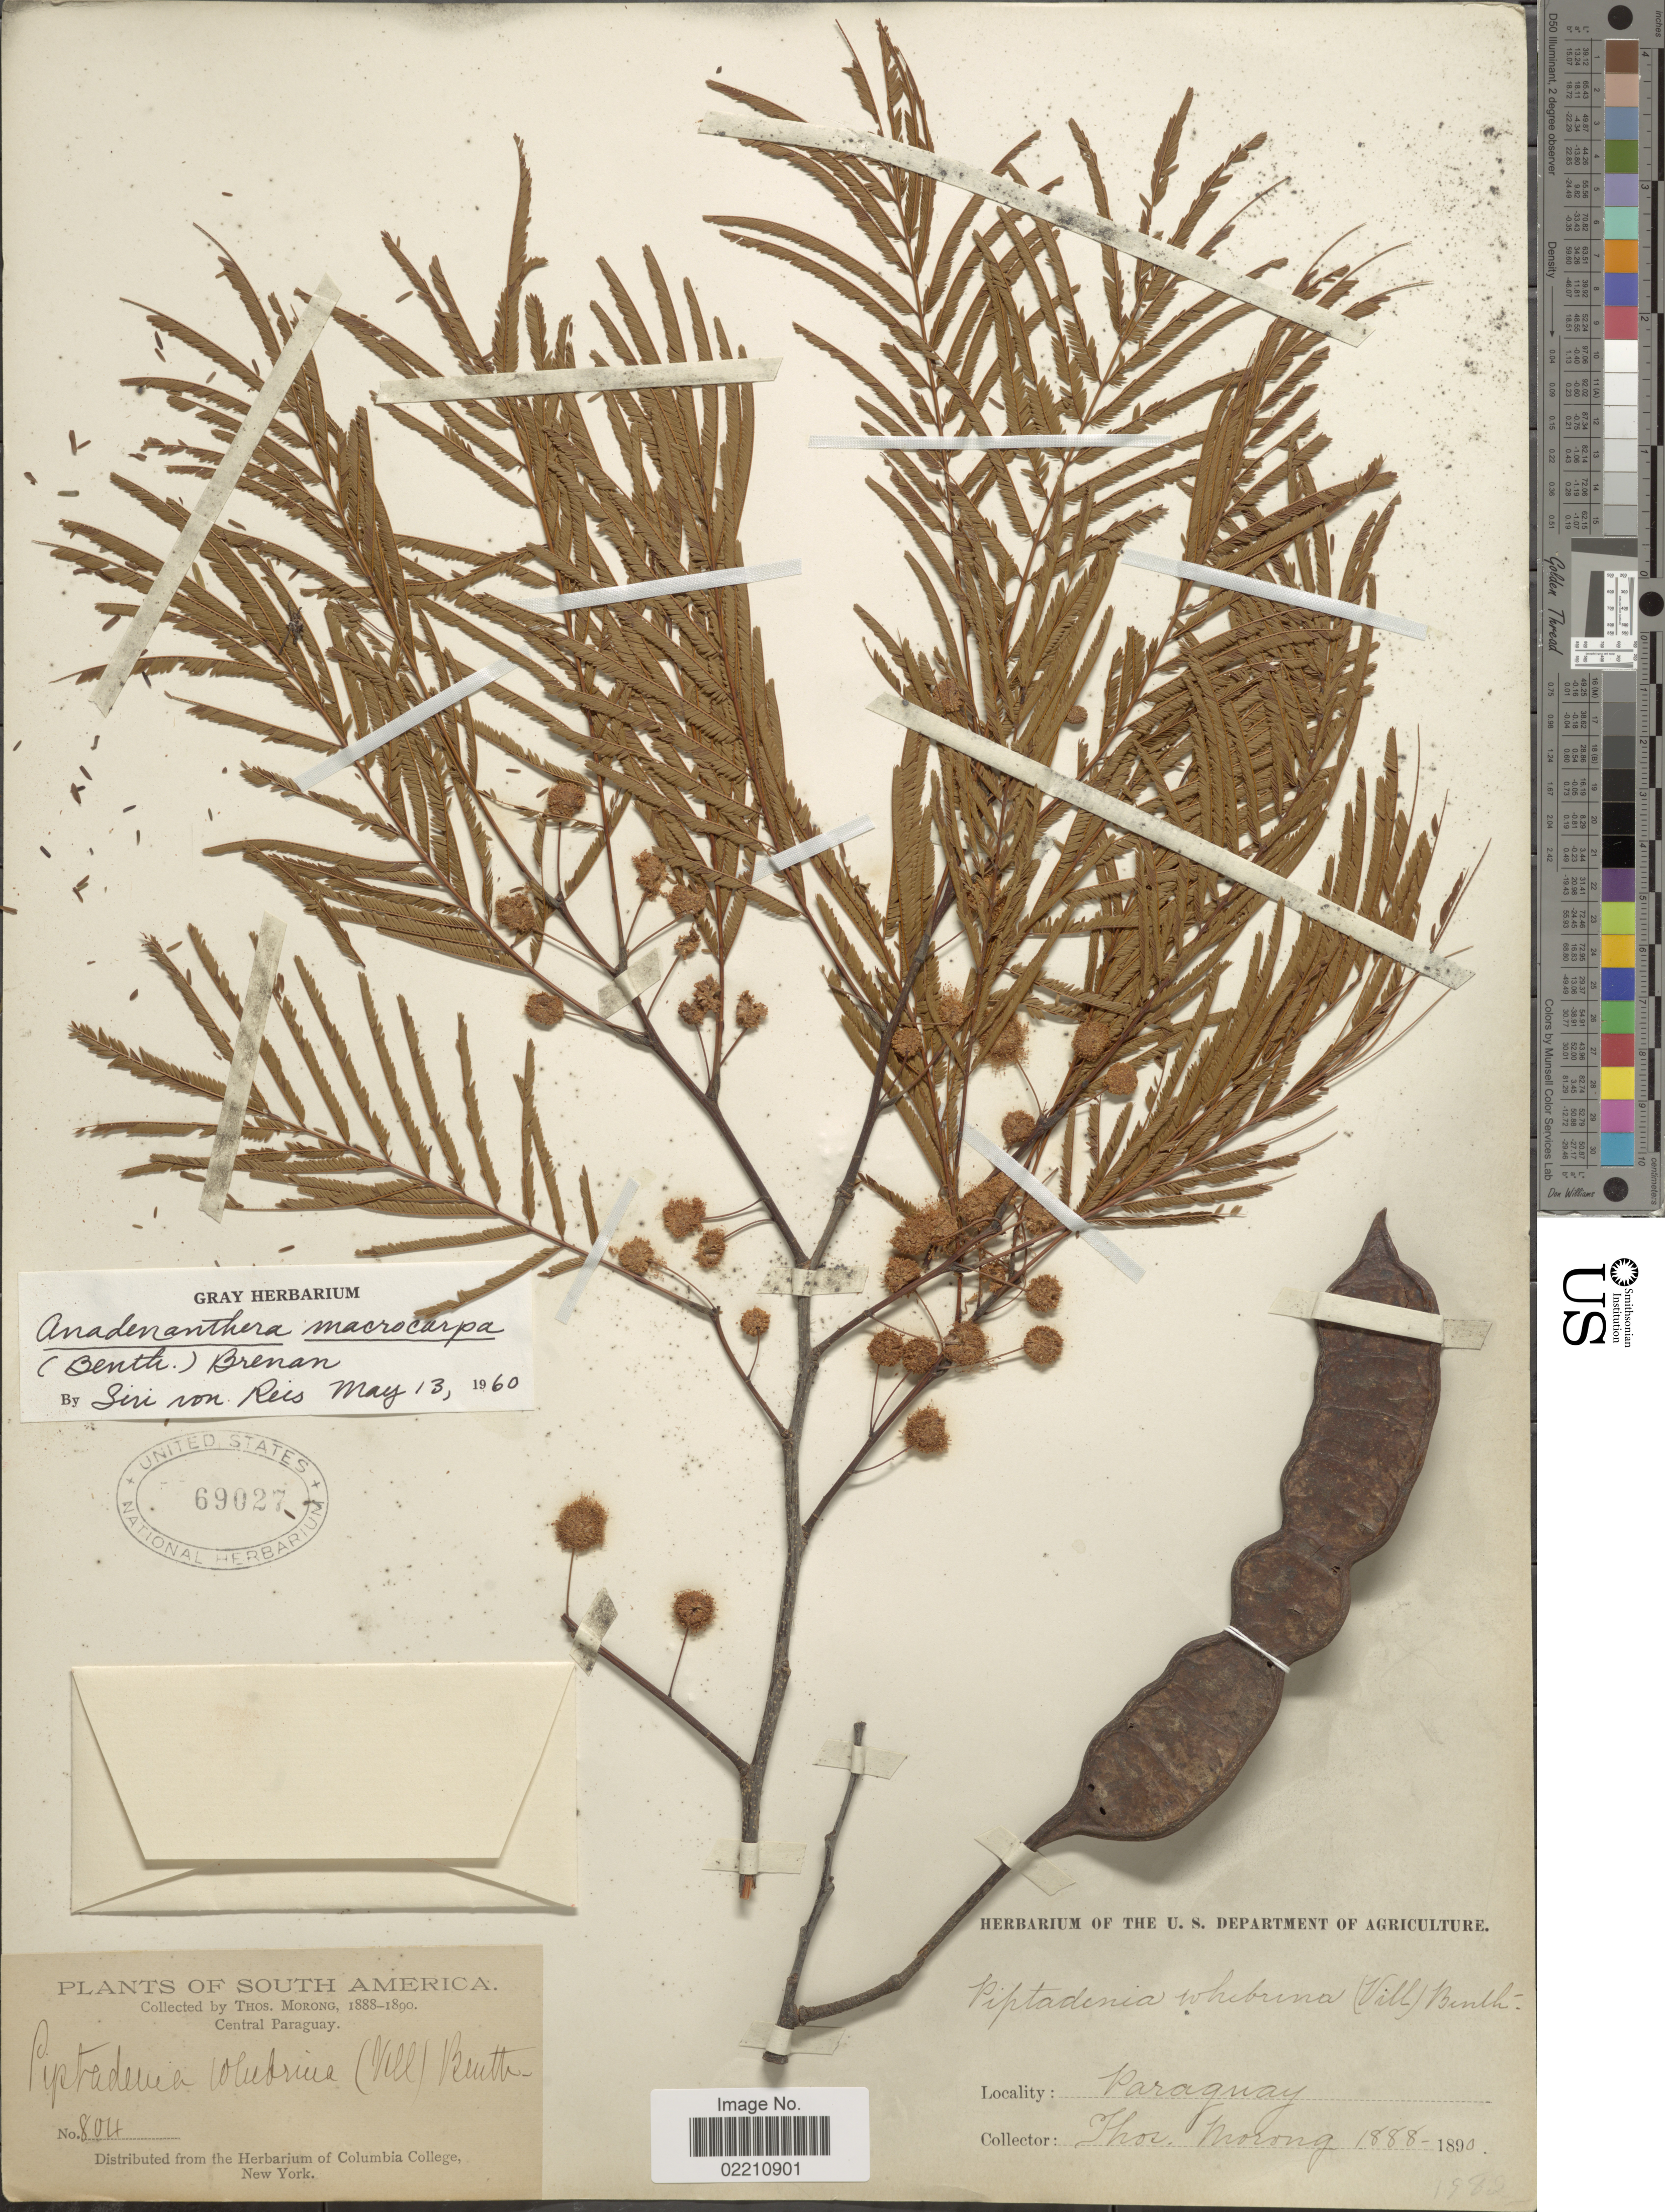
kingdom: Plantae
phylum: Tracheophyta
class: Magnoliopsida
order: Fabales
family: Fabaceae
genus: Anadenanthera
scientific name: Anadenanthera macrocarpa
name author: (Benth.) Brenan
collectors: ex herb. T. Morong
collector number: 804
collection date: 1888/1890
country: Paraguay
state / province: Central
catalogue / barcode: US 69027